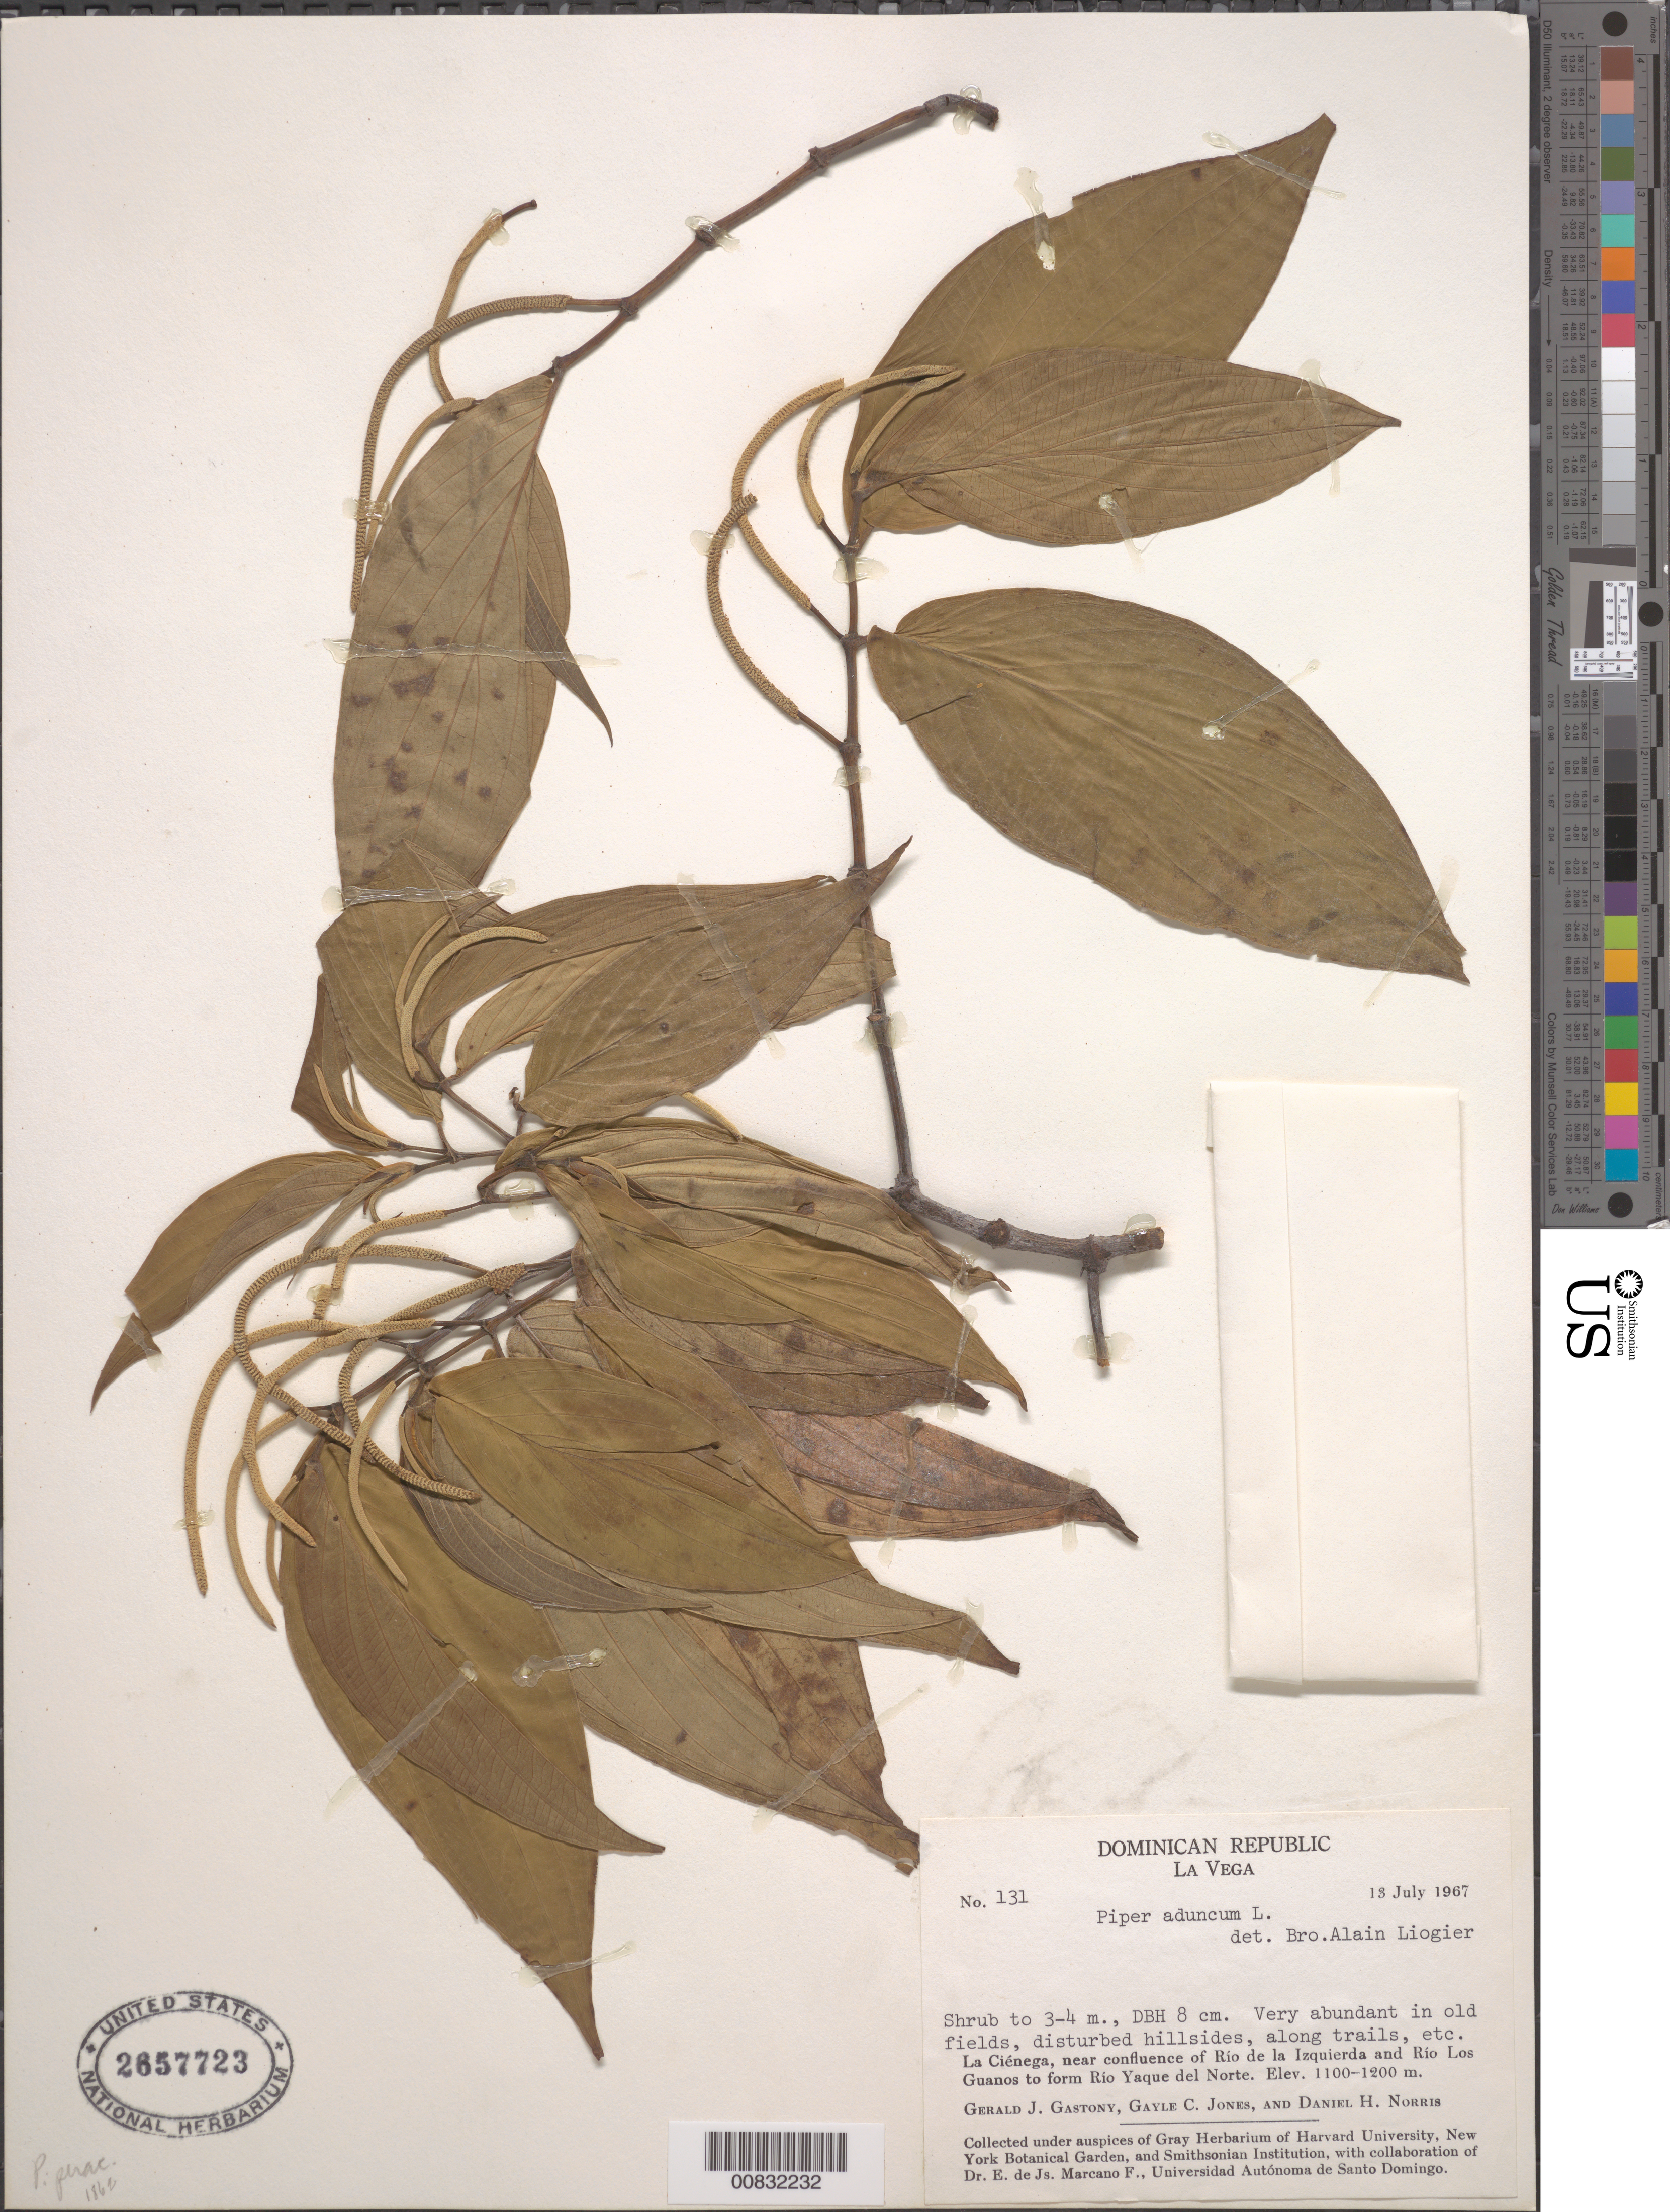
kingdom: Plantae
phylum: Tracheophyta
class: Magnoliopsida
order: Piperales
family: Piperaceae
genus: Piper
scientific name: Piper aduncum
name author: L.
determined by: Liogier, Alain H.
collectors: G. Gastony, G. C. Jones & D. H. Norris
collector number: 131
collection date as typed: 13 Jul 1967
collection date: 1967-07-13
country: Dominican Republic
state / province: La Vega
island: Hispaniola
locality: La Ciénaga, near confluence of Río de la Izquierda and Río Los Guanos to form Río Yaque del Norte.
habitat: Very abundant in old fields, disturbed hillsides, along trails, etc.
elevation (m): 1100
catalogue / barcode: US 2657723